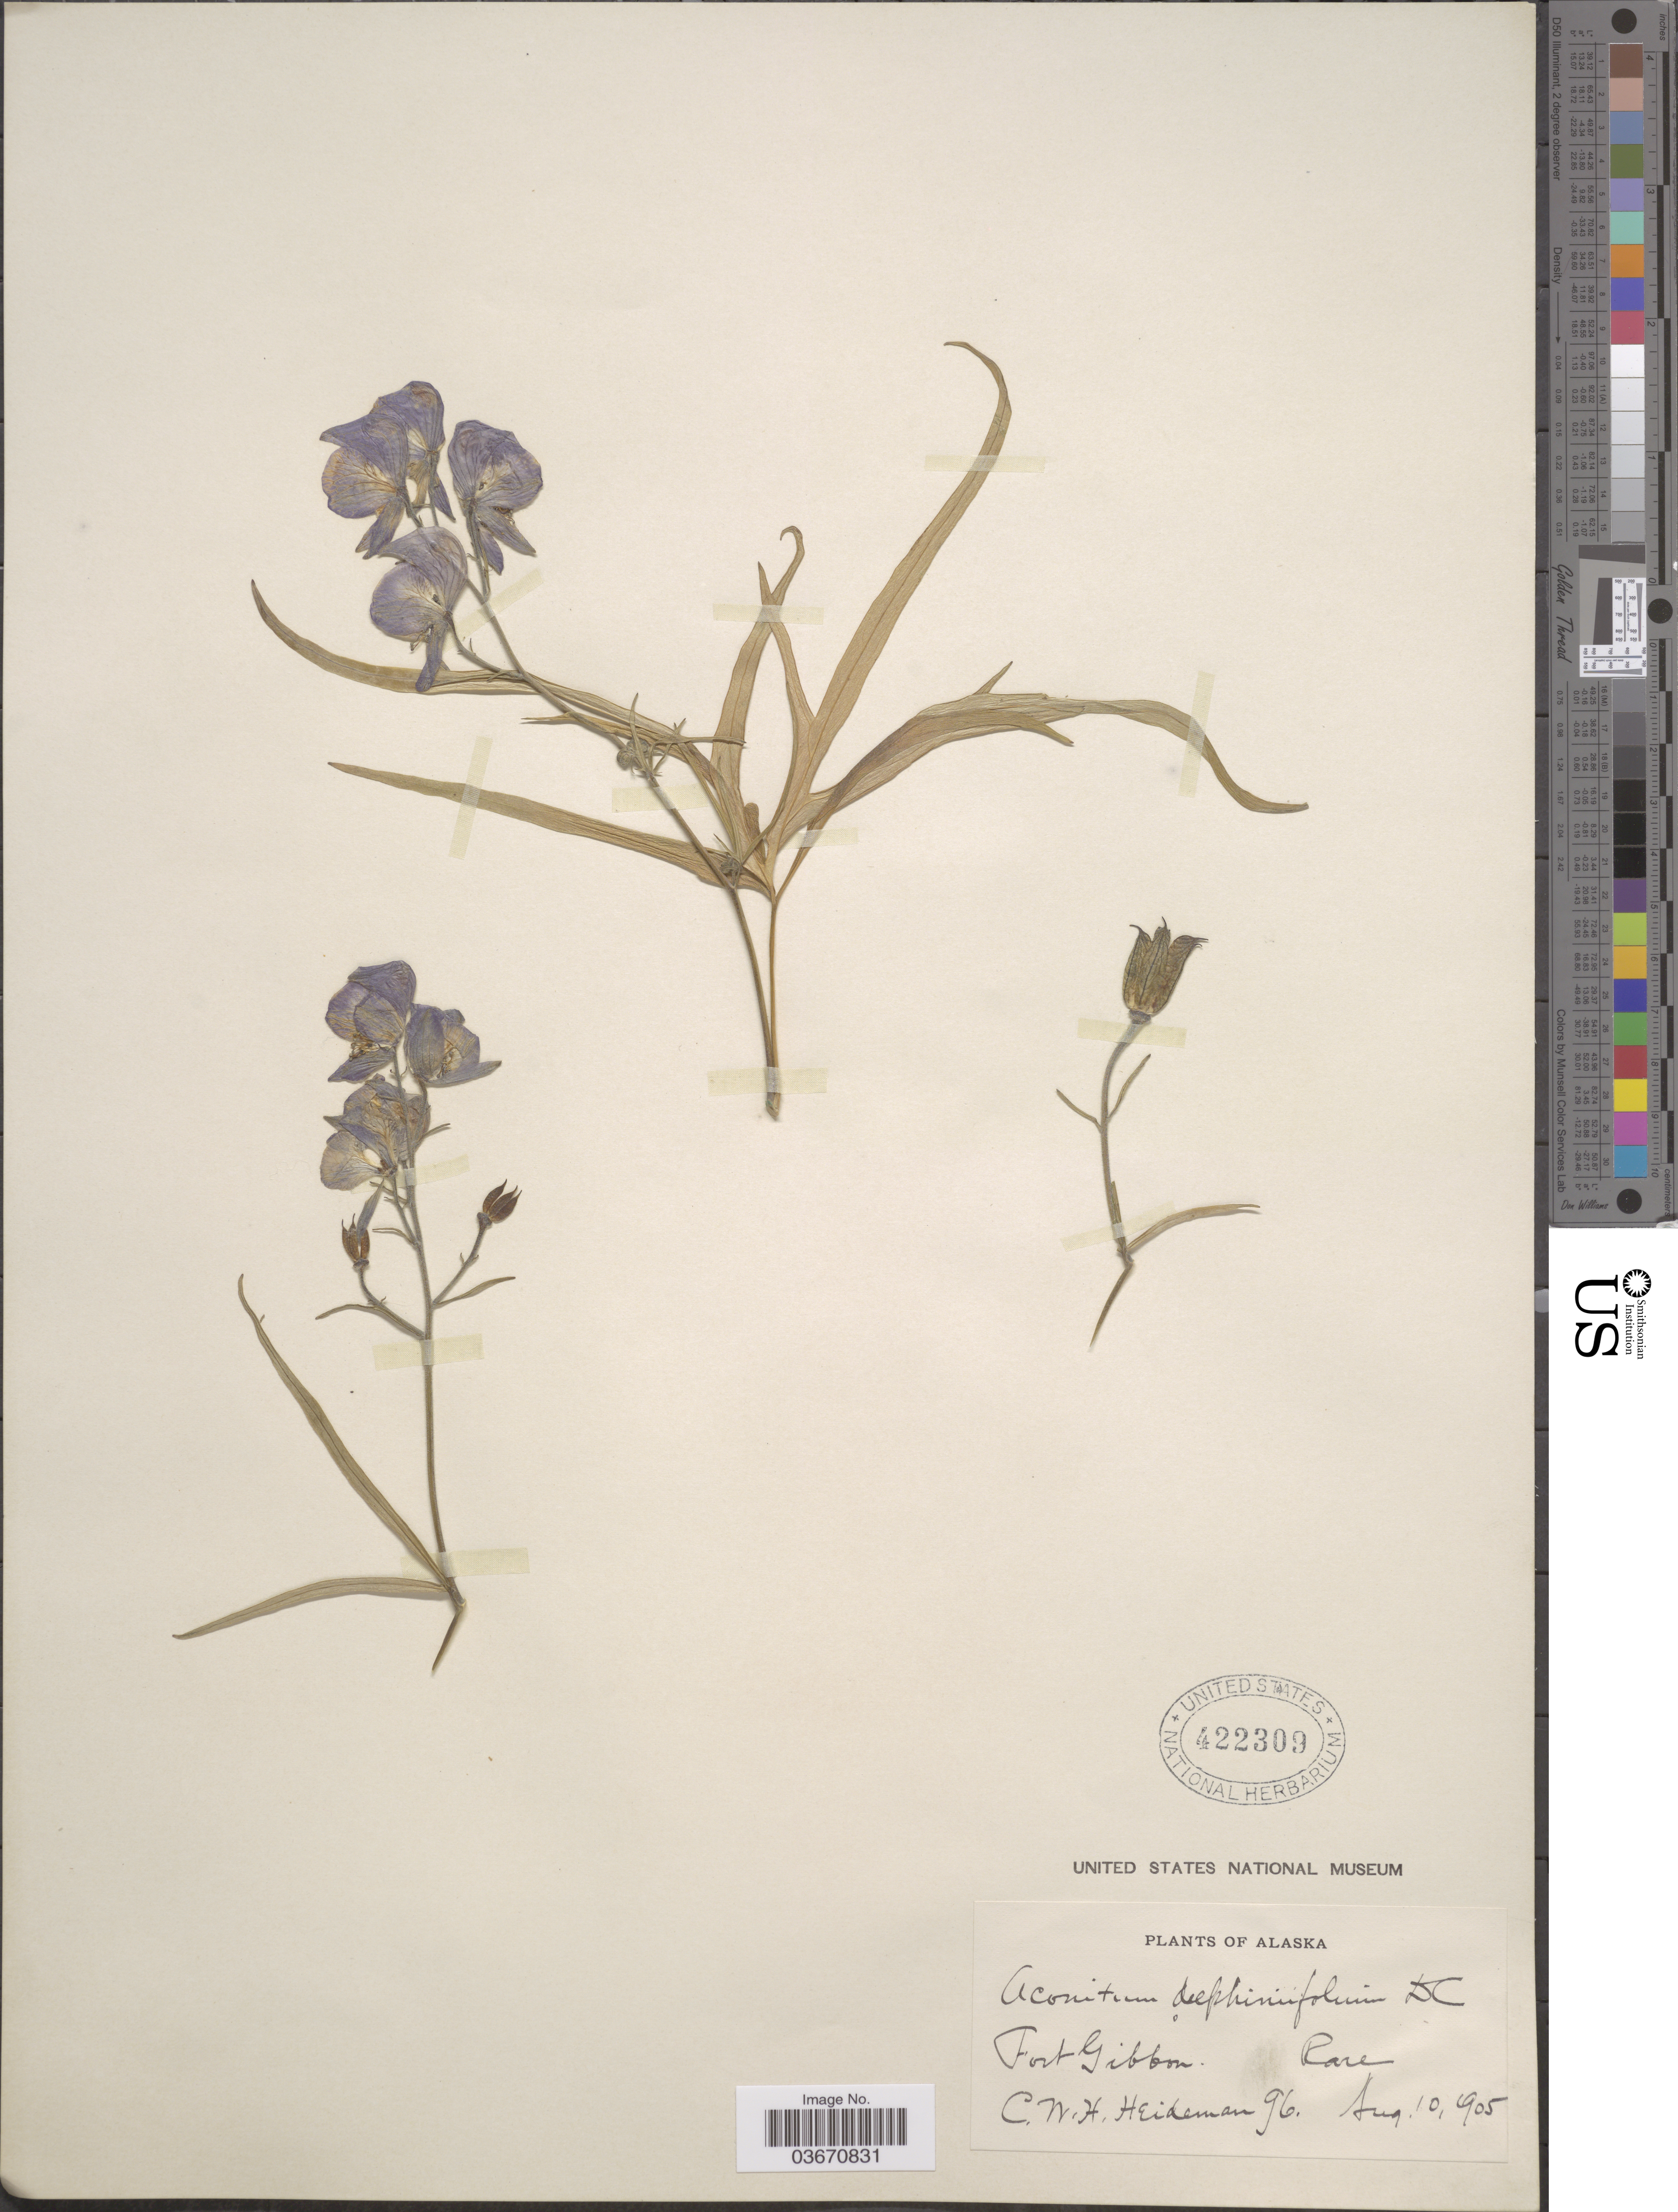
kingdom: Plantae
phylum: Tracheophyta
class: Magnoliopsida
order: Ranunculales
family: Ranunculaceae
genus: Aconitum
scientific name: Aconitum delphinifolium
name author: DC.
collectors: C. Heideman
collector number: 96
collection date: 1905-08-10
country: United States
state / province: Alaska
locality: Fort Gibbon.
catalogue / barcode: US 422309